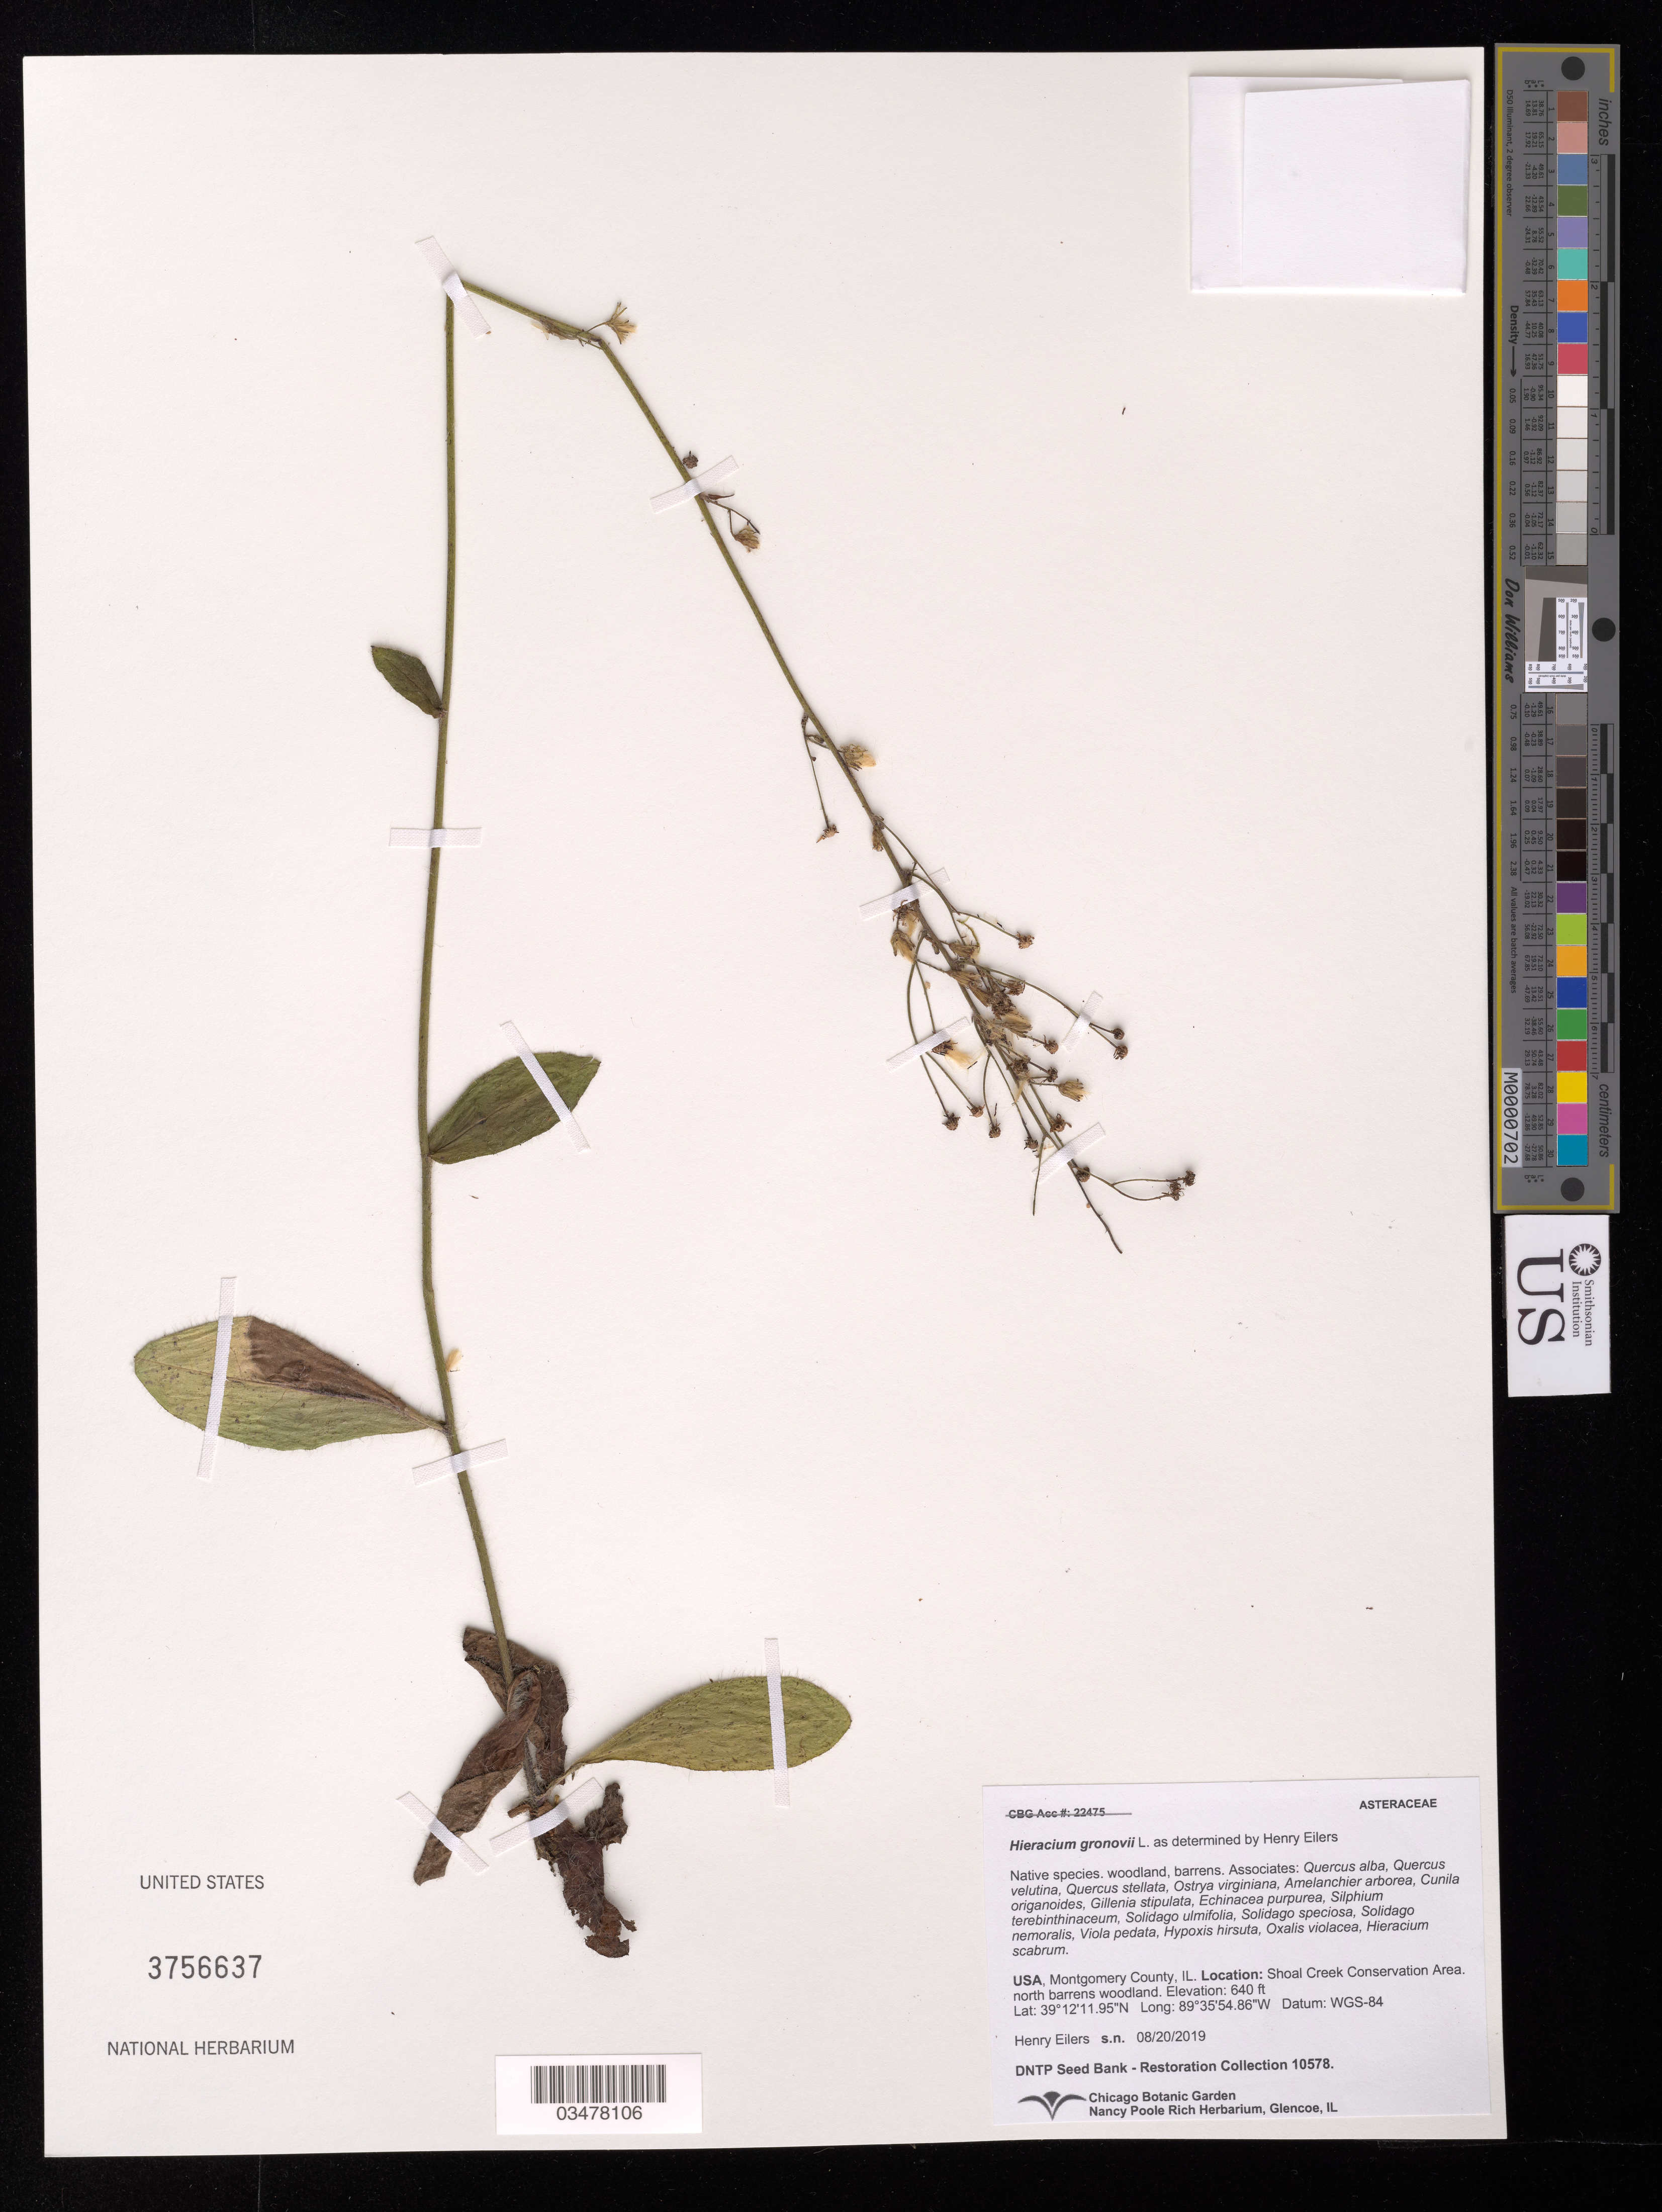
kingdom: Plantae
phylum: Tracheophyta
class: Magnoliopsida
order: Asterales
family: Asteraceae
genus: Hieracium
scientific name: Hieracium gronovii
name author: L.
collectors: H. Eilers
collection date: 2019-08-20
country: United States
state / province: Illinois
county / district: Montgomery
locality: Shoal Creek Conservation Area, north barrens woodland.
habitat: Woodlands, barrens. With Quercus alba, Ostrya virginiana, Viola pedata, Oxalis violacea, etc.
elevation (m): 195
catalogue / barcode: US 3756637